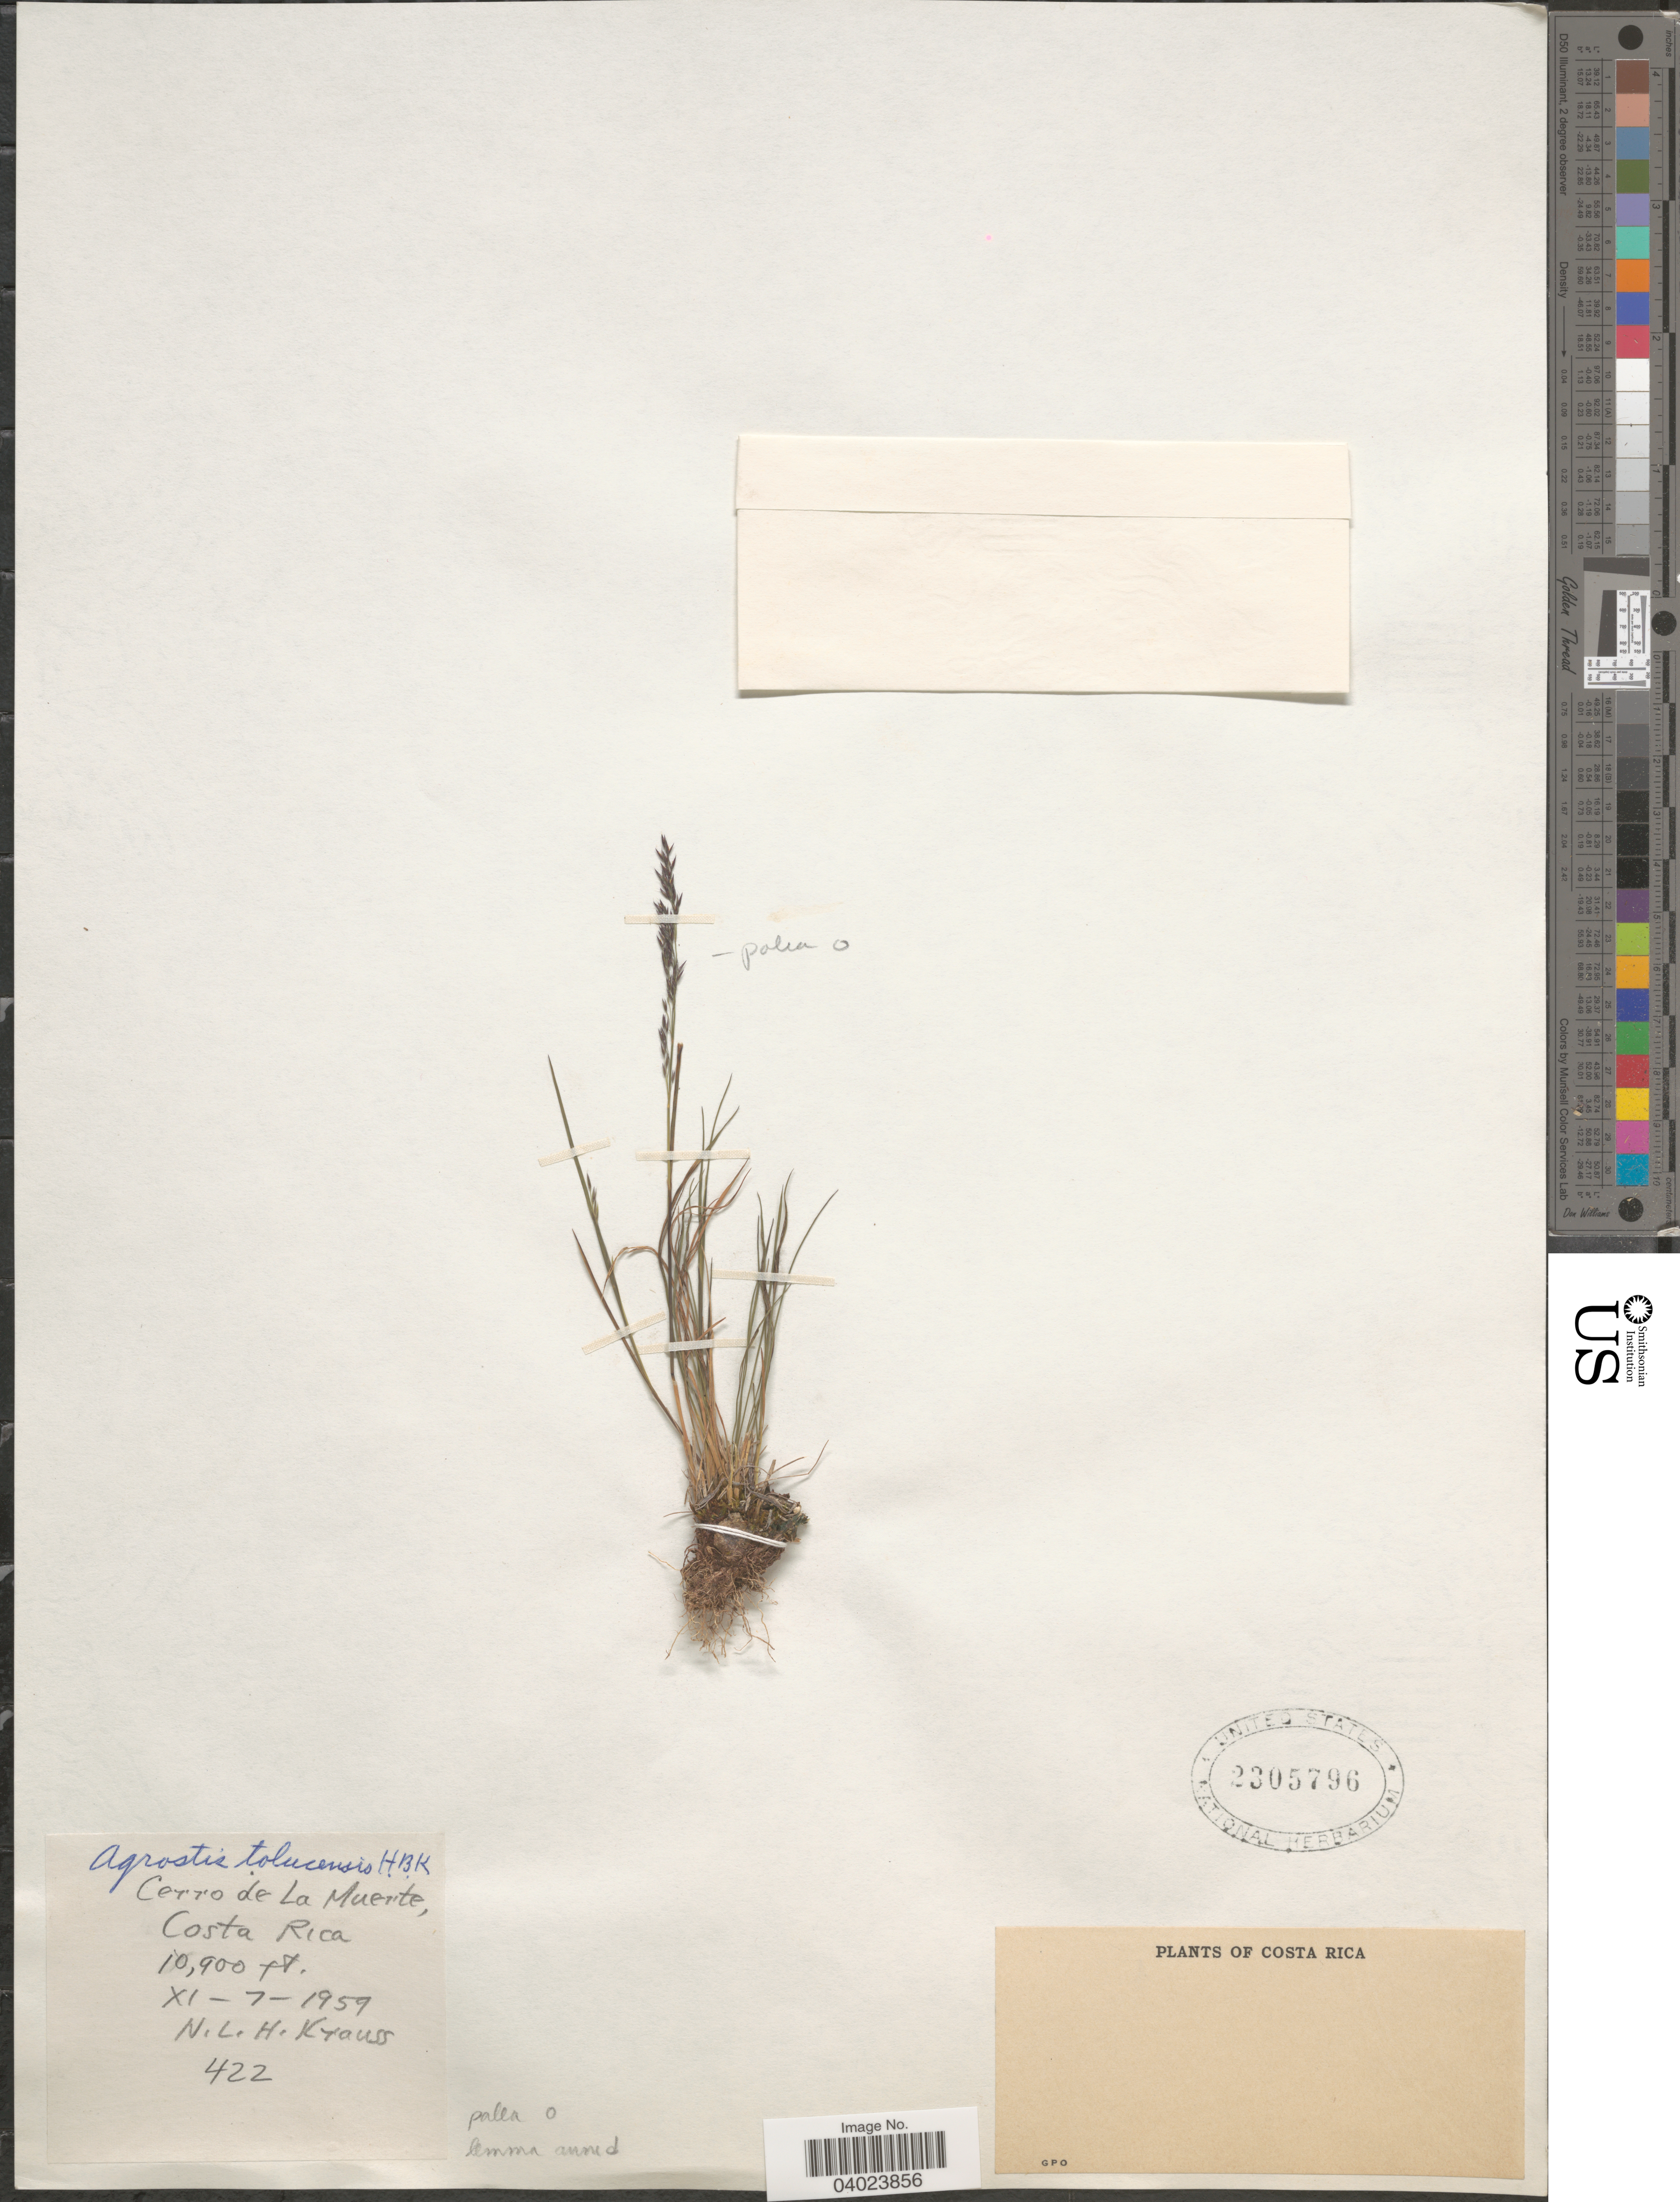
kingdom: Plantae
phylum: Tracheophyta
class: Liliopsida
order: Poales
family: Poaceae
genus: Agrostis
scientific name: Agrostis sp.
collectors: N. Krauss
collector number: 422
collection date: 1959-11-07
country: Costa Rica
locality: Cerro de La Muerte.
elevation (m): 3322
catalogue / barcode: US 2305796